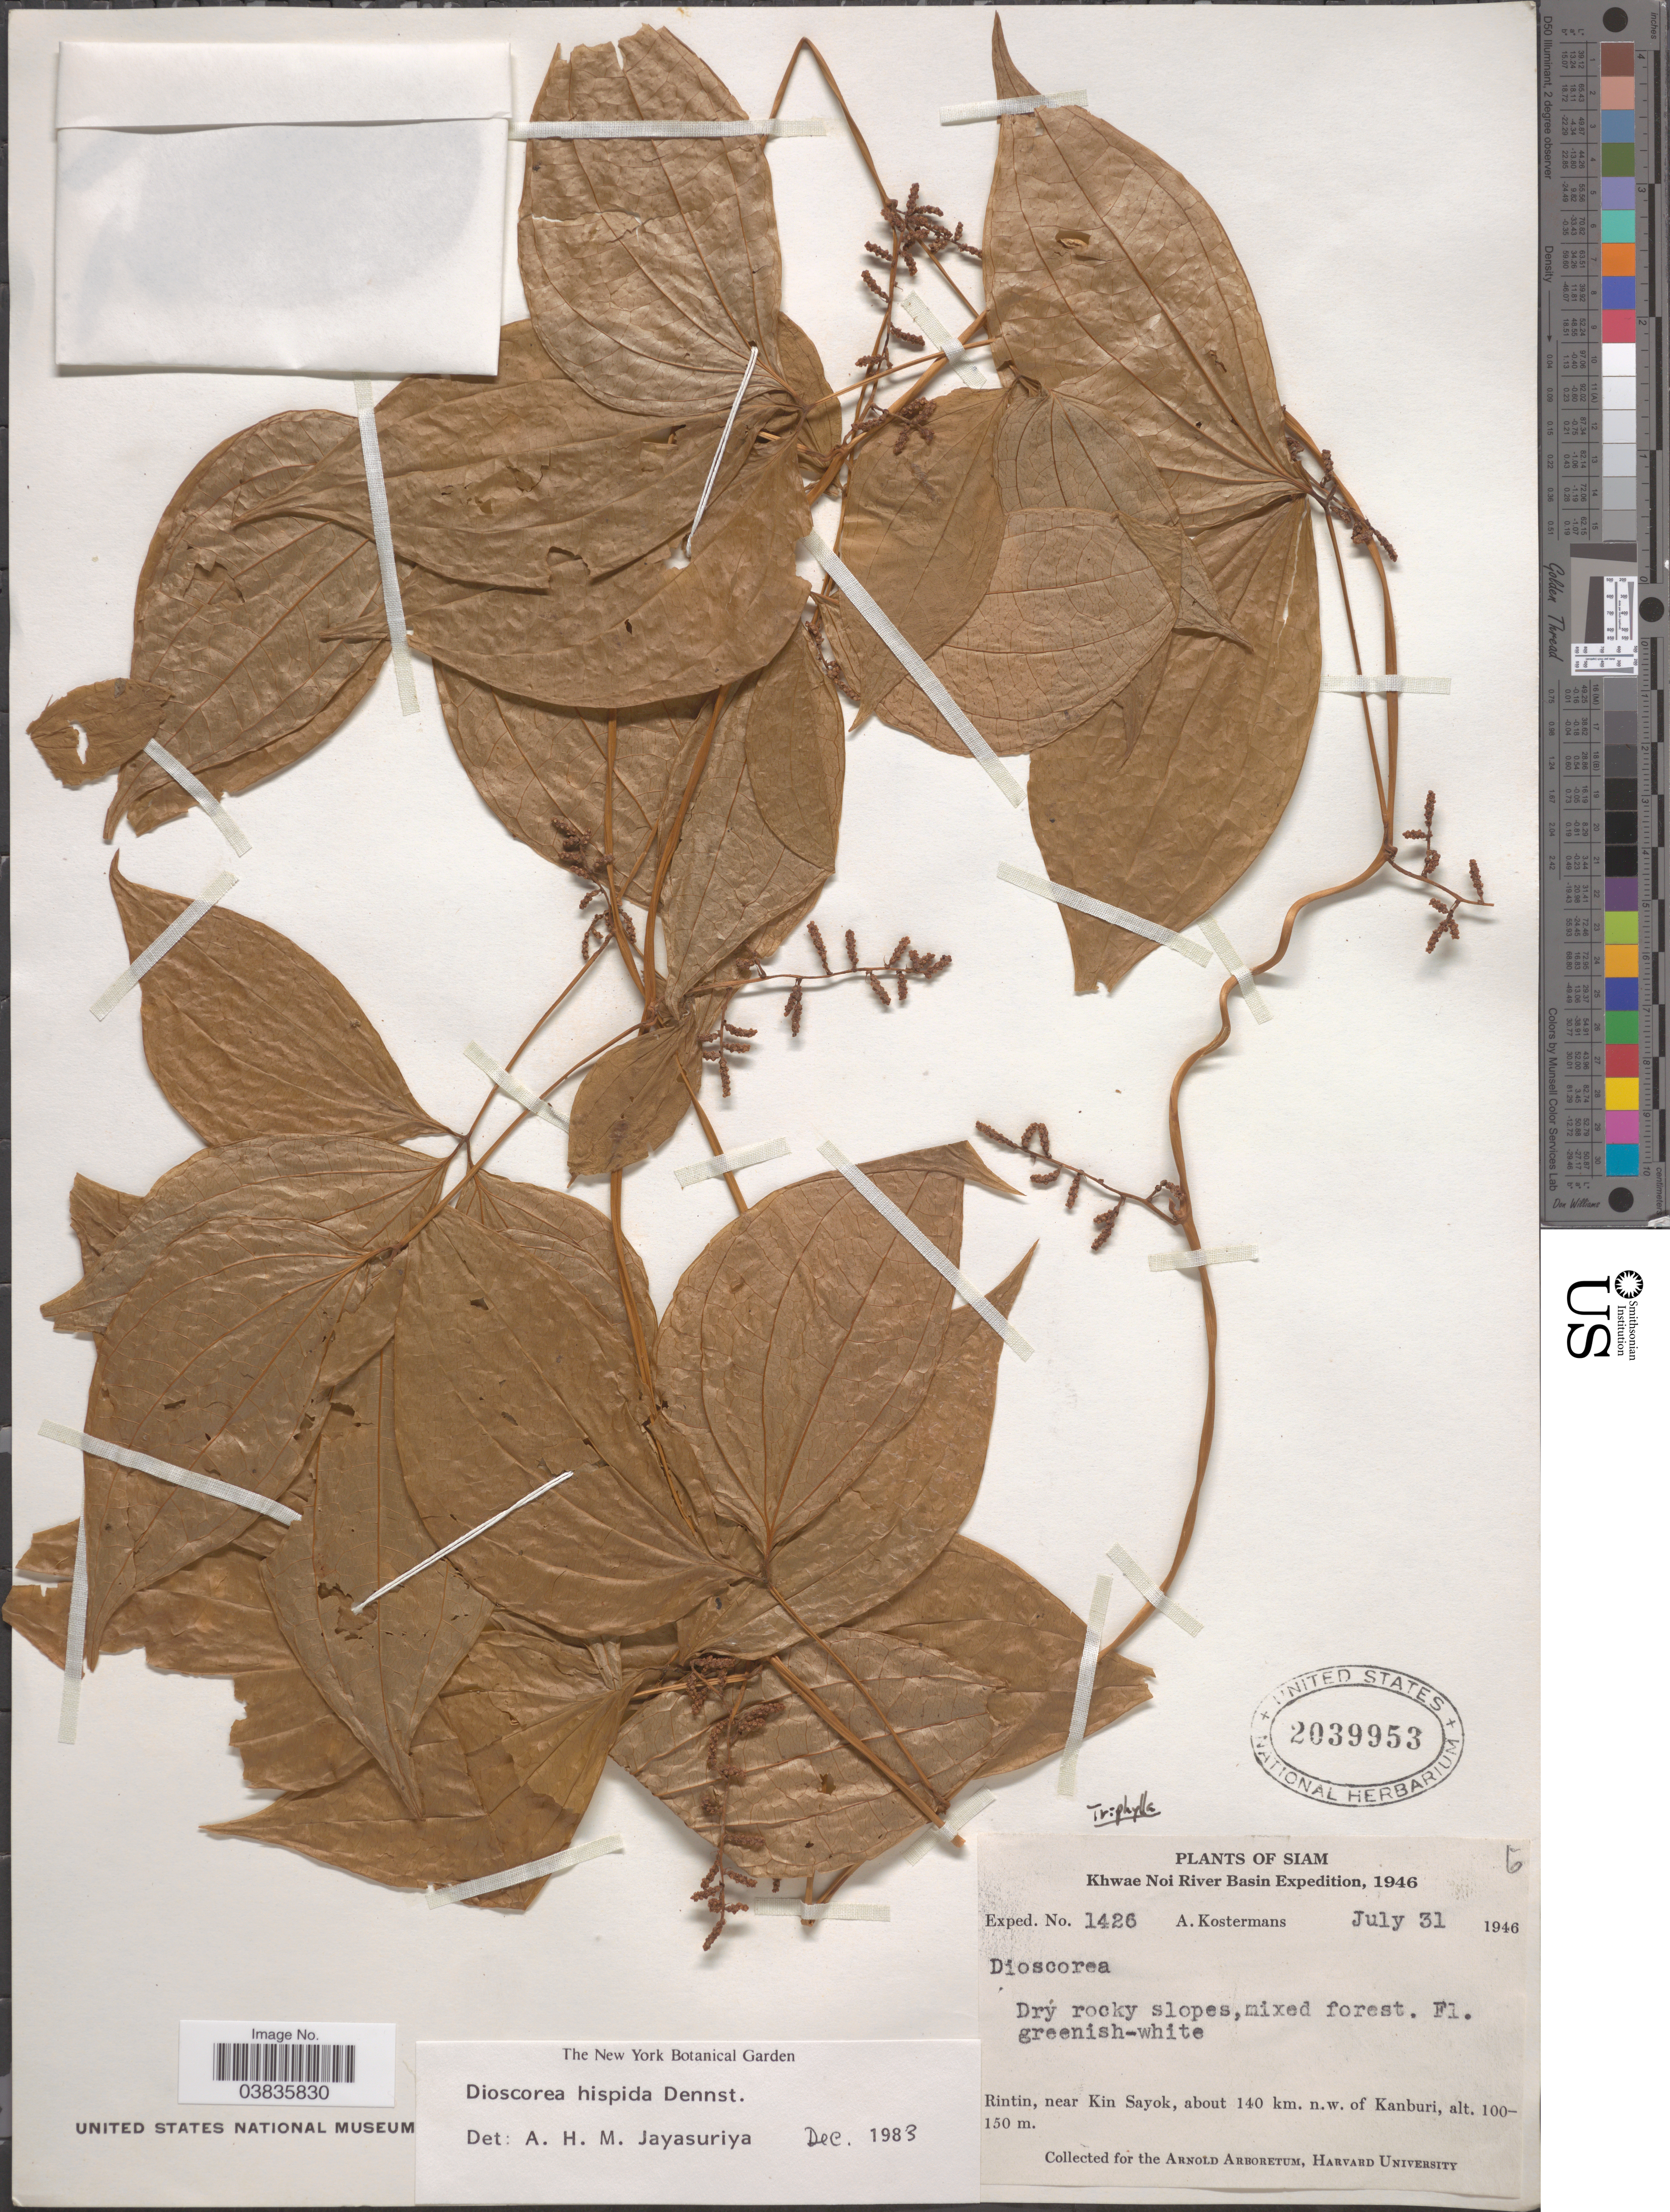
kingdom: Plantae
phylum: Tracheophyta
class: Liliopsida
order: Dioscoreales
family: Dioscoreaceae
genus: Dioscorea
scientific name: Dioscorea hispida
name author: Dennst.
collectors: A. J. G. Kostermans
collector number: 1426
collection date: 1946-07-31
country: Thailand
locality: Siam. Khwae Noi River [unsure placement] Rintin, near Kin Sayok, about 140 km. n.w. of Kanburi.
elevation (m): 100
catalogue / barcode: US 2039953